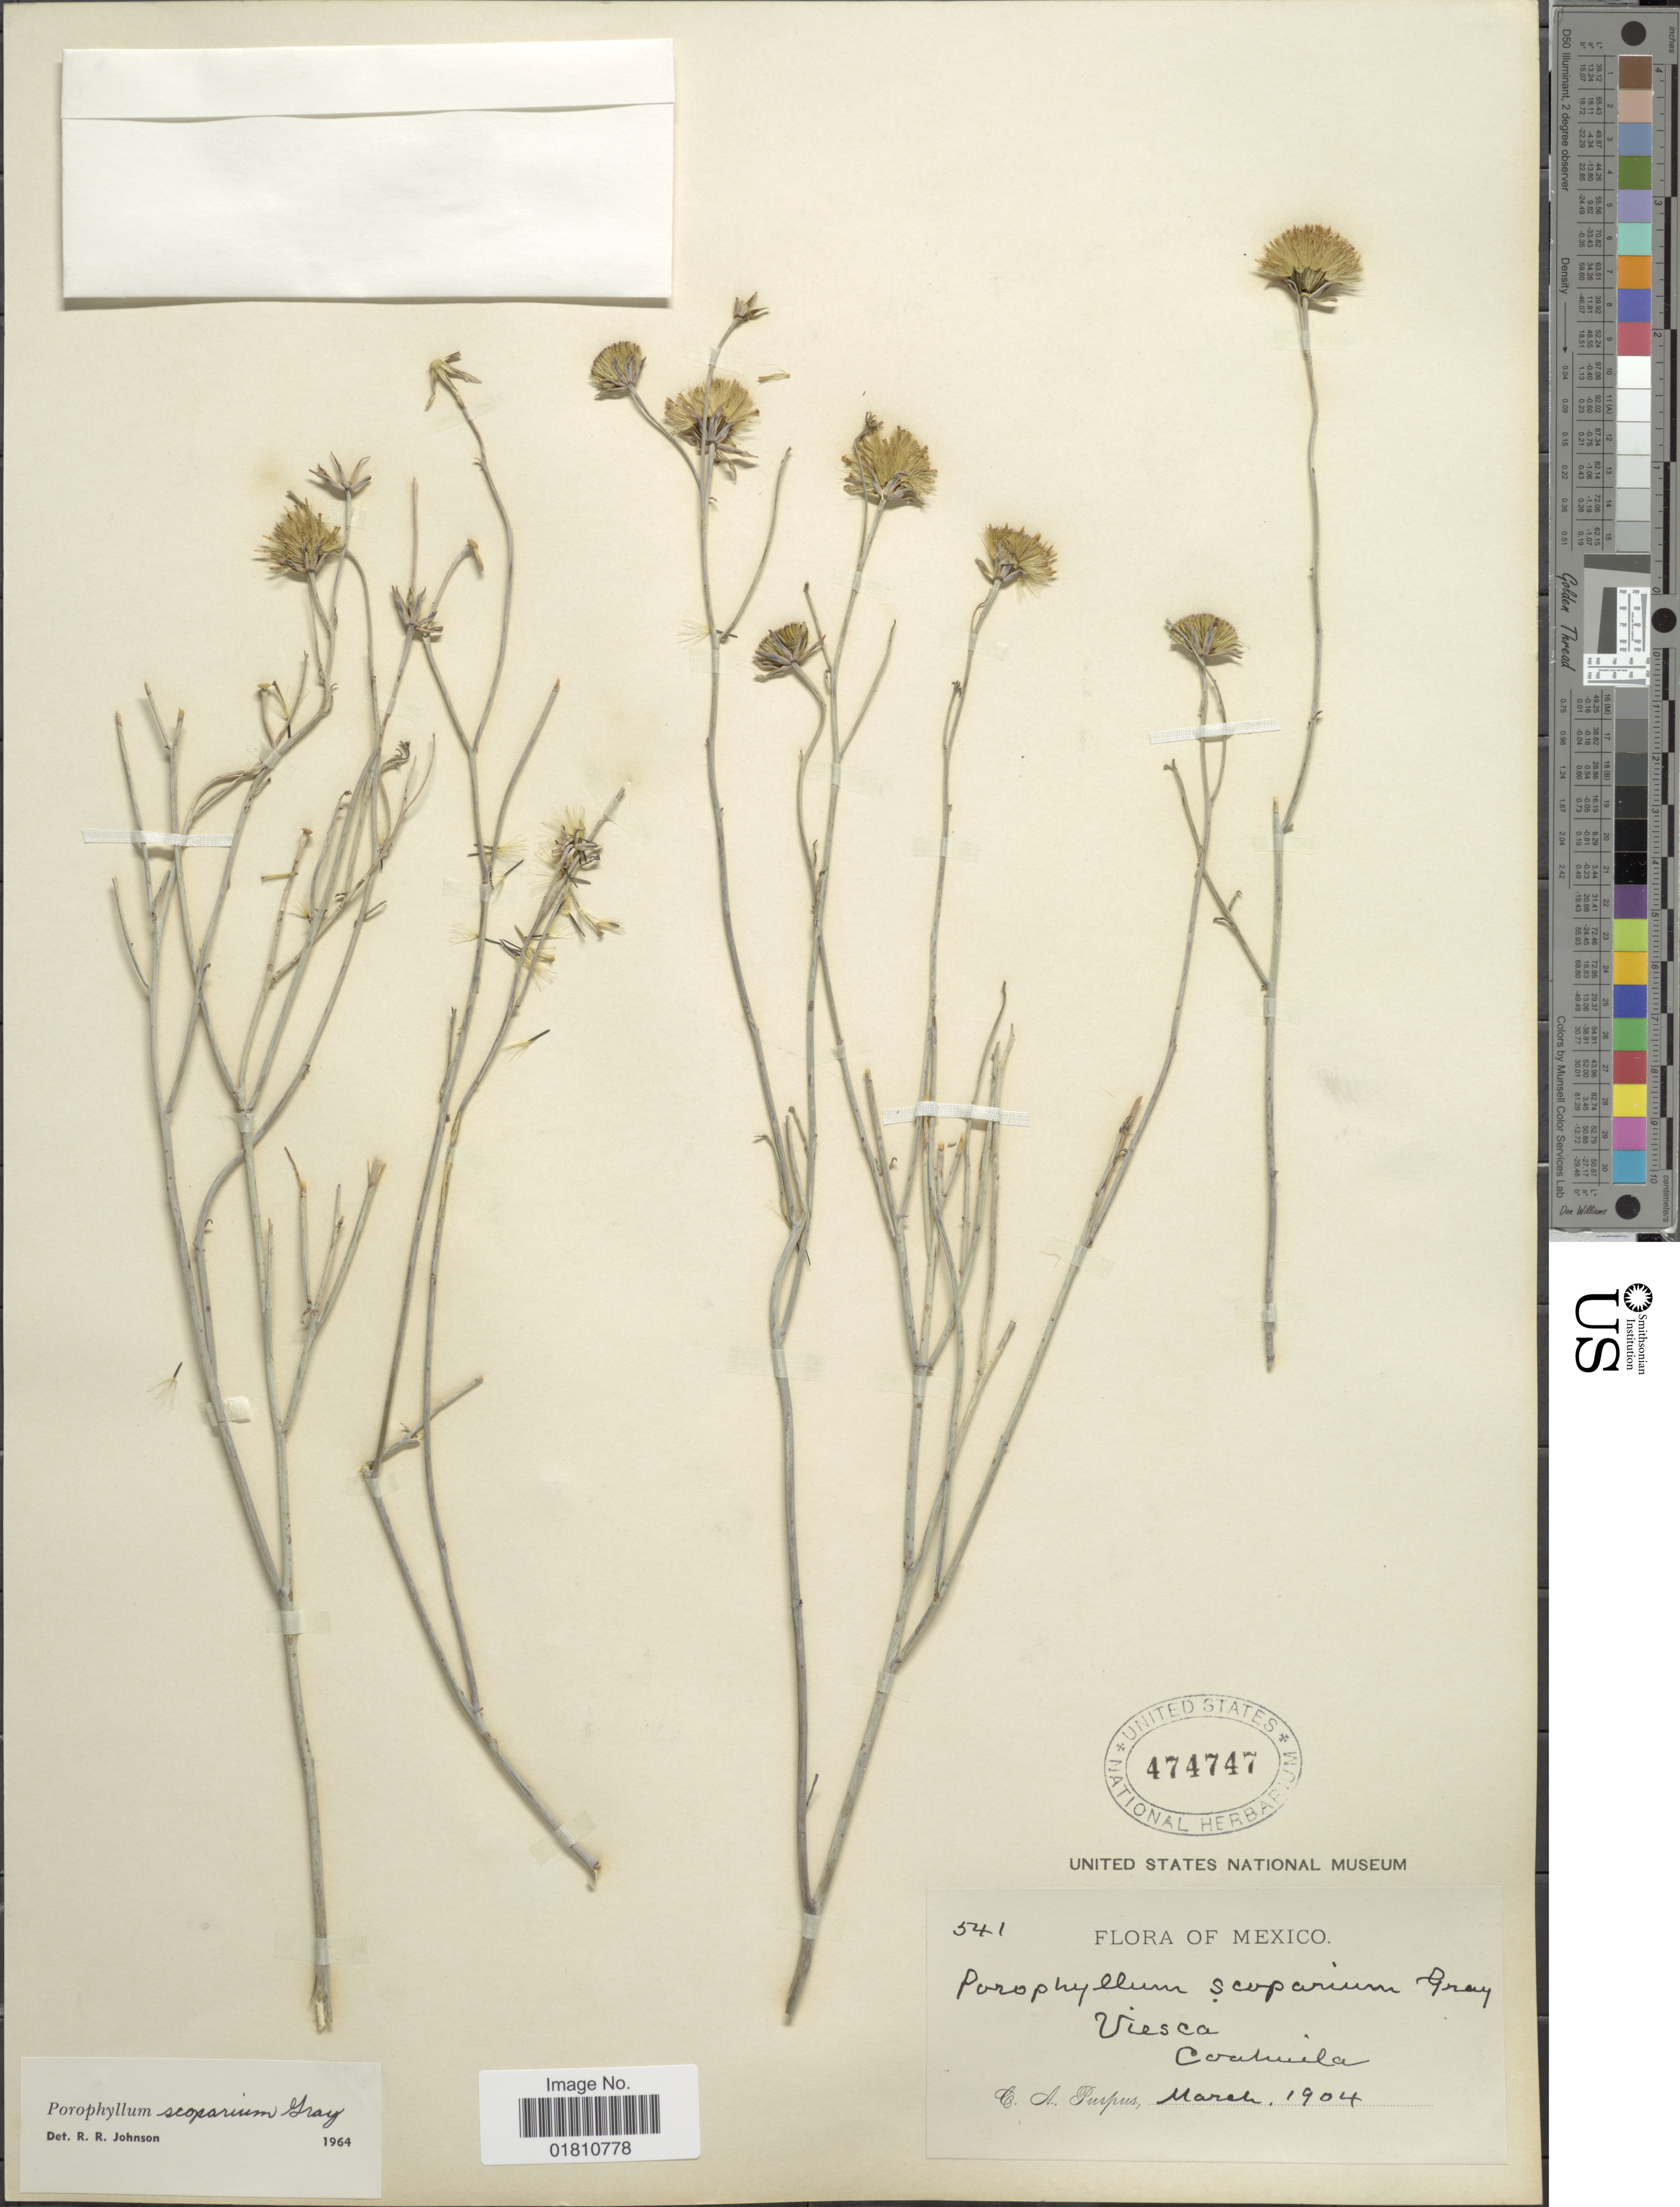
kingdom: Plantae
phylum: Tracheophyta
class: Magnoliopsida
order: Asterales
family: Asteraceae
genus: Porophyllum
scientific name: Porophyllum scoparium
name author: A. Gray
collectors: C. A. Purpus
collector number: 541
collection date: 1904-03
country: Mexico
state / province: Coahuila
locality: Viesca.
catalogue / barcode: US 474747